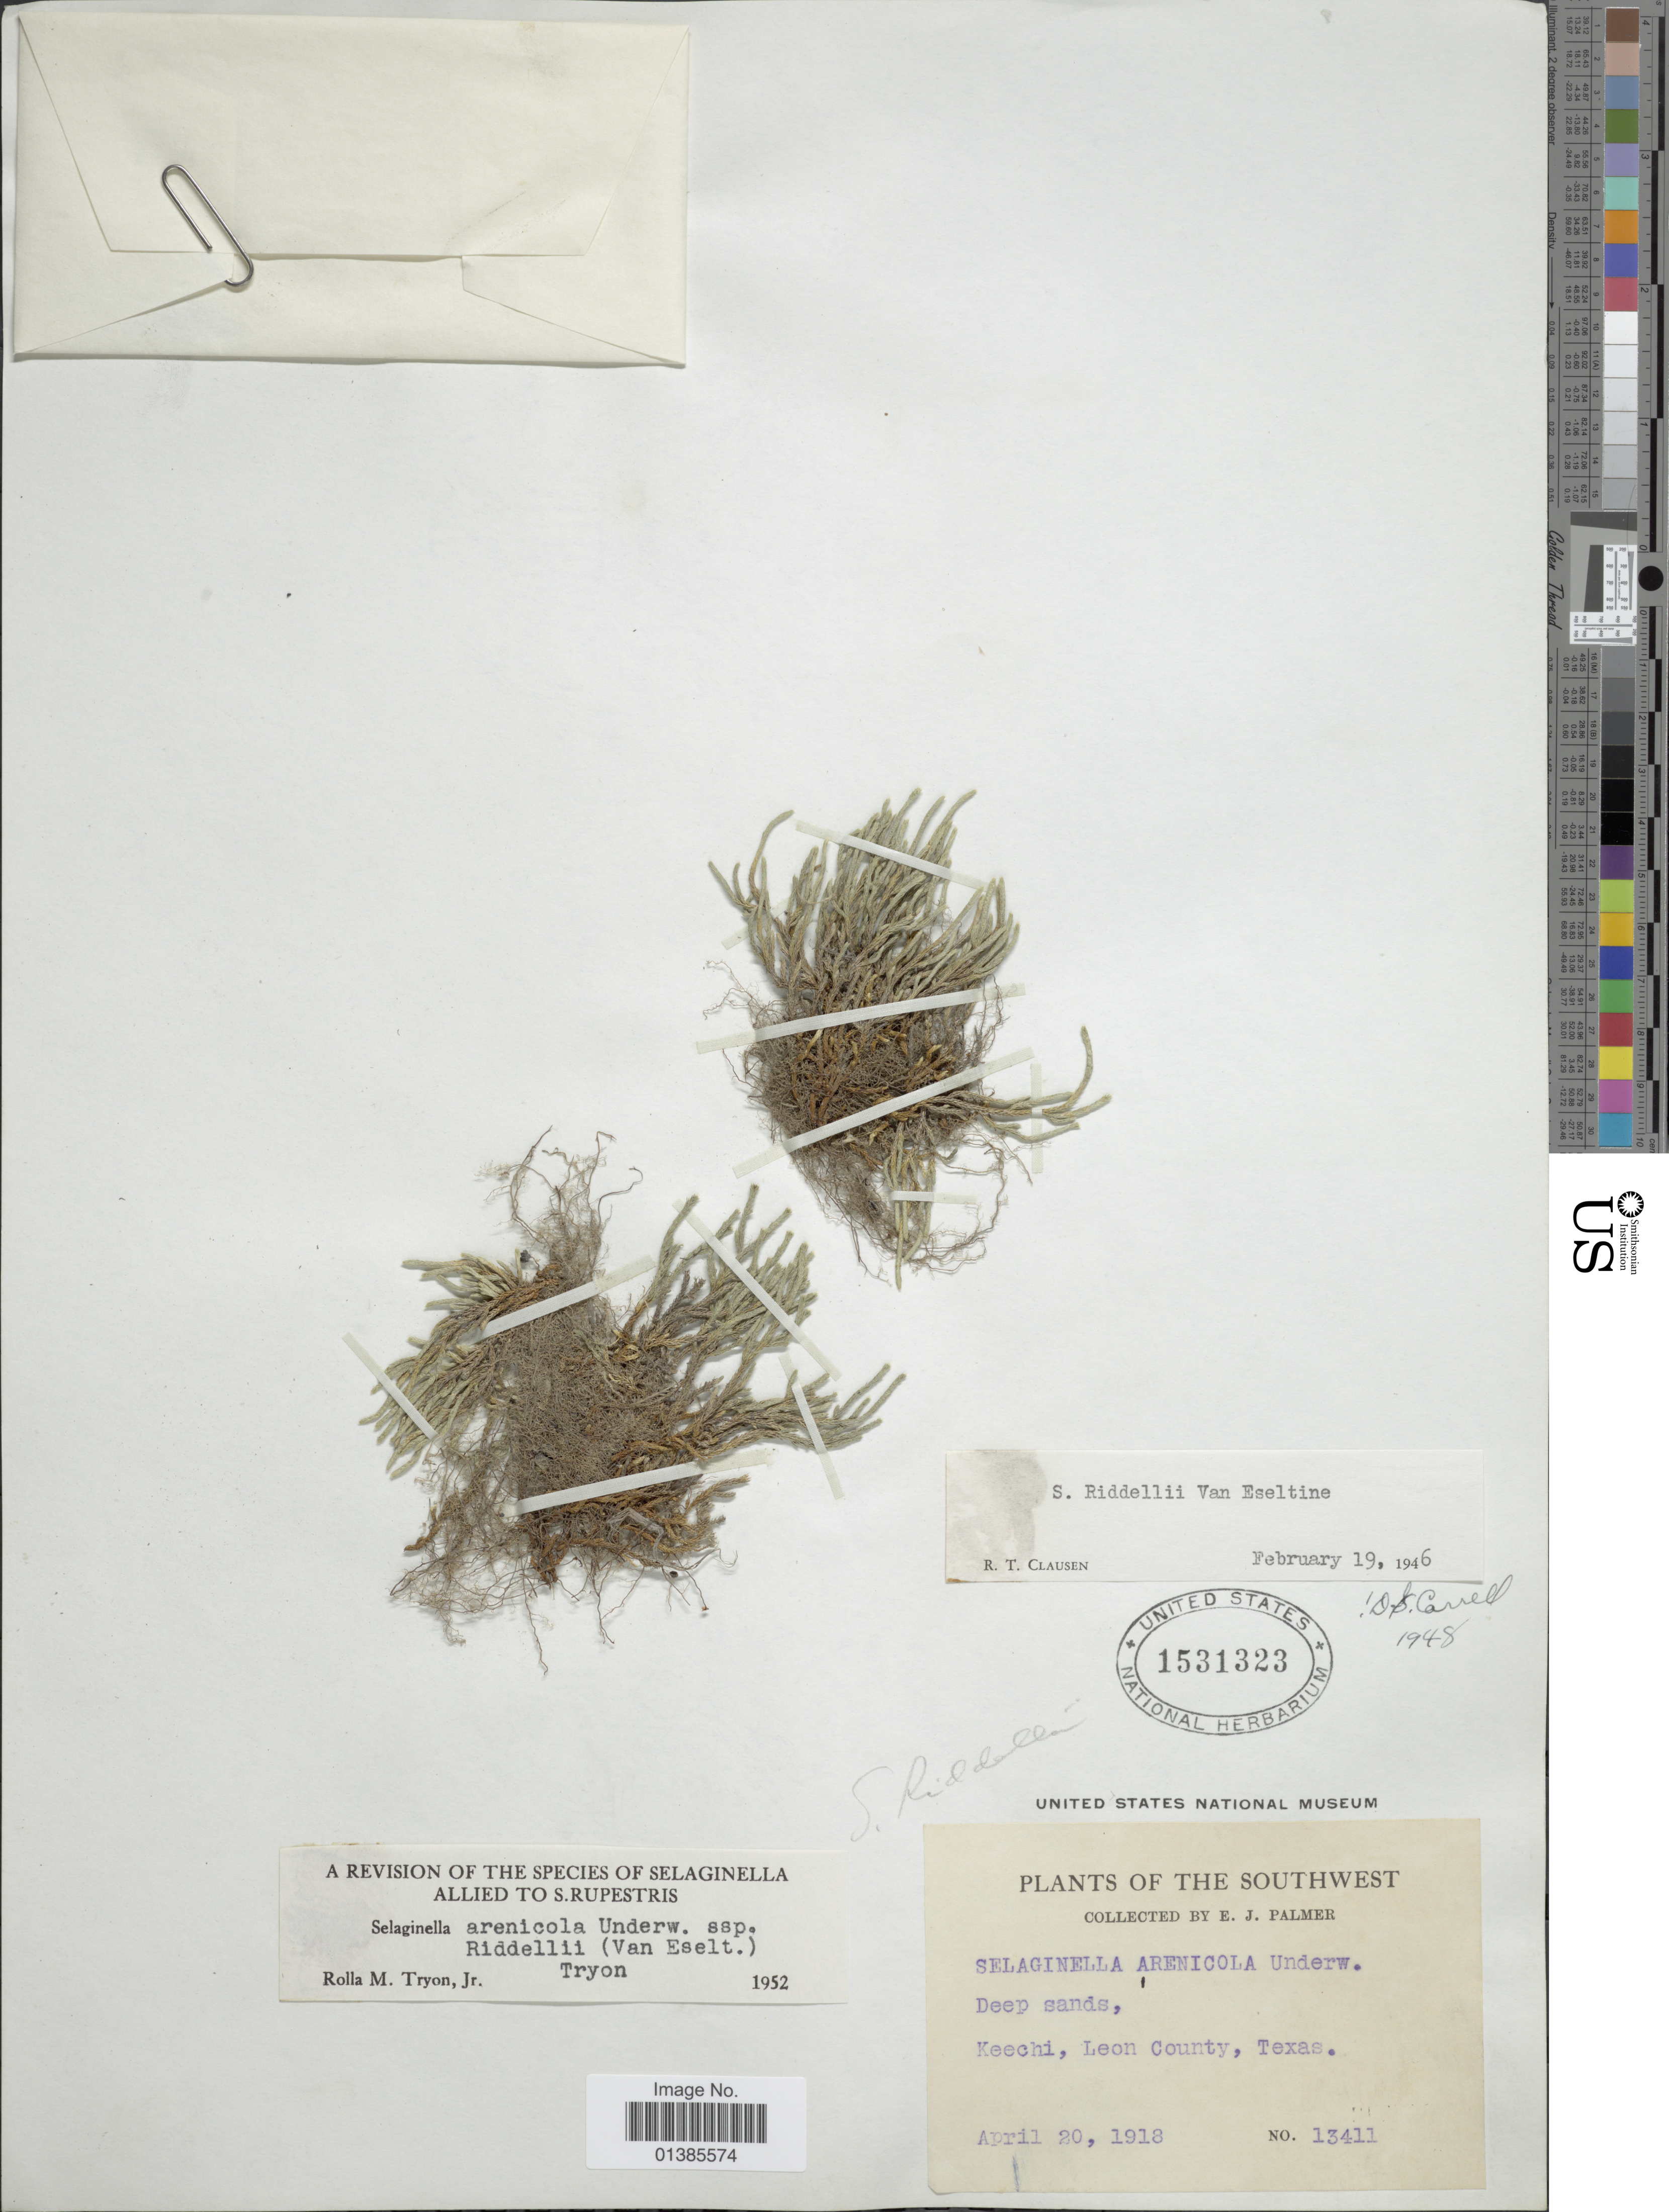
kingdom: Plantae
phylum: Tracheophyta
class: Lycopodiopsida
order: Selaginellales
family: Selaginellaceae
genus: Selaginella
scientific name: Selaginella arenicola subsp. riddellii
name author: (Van Eselt.) R.M. Tryon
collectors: E. J. Palmer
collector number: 13411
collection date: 1918-04-20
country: United States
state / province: Texas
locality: Southwest. Keechi, Leon County.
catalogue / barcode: US 1531323